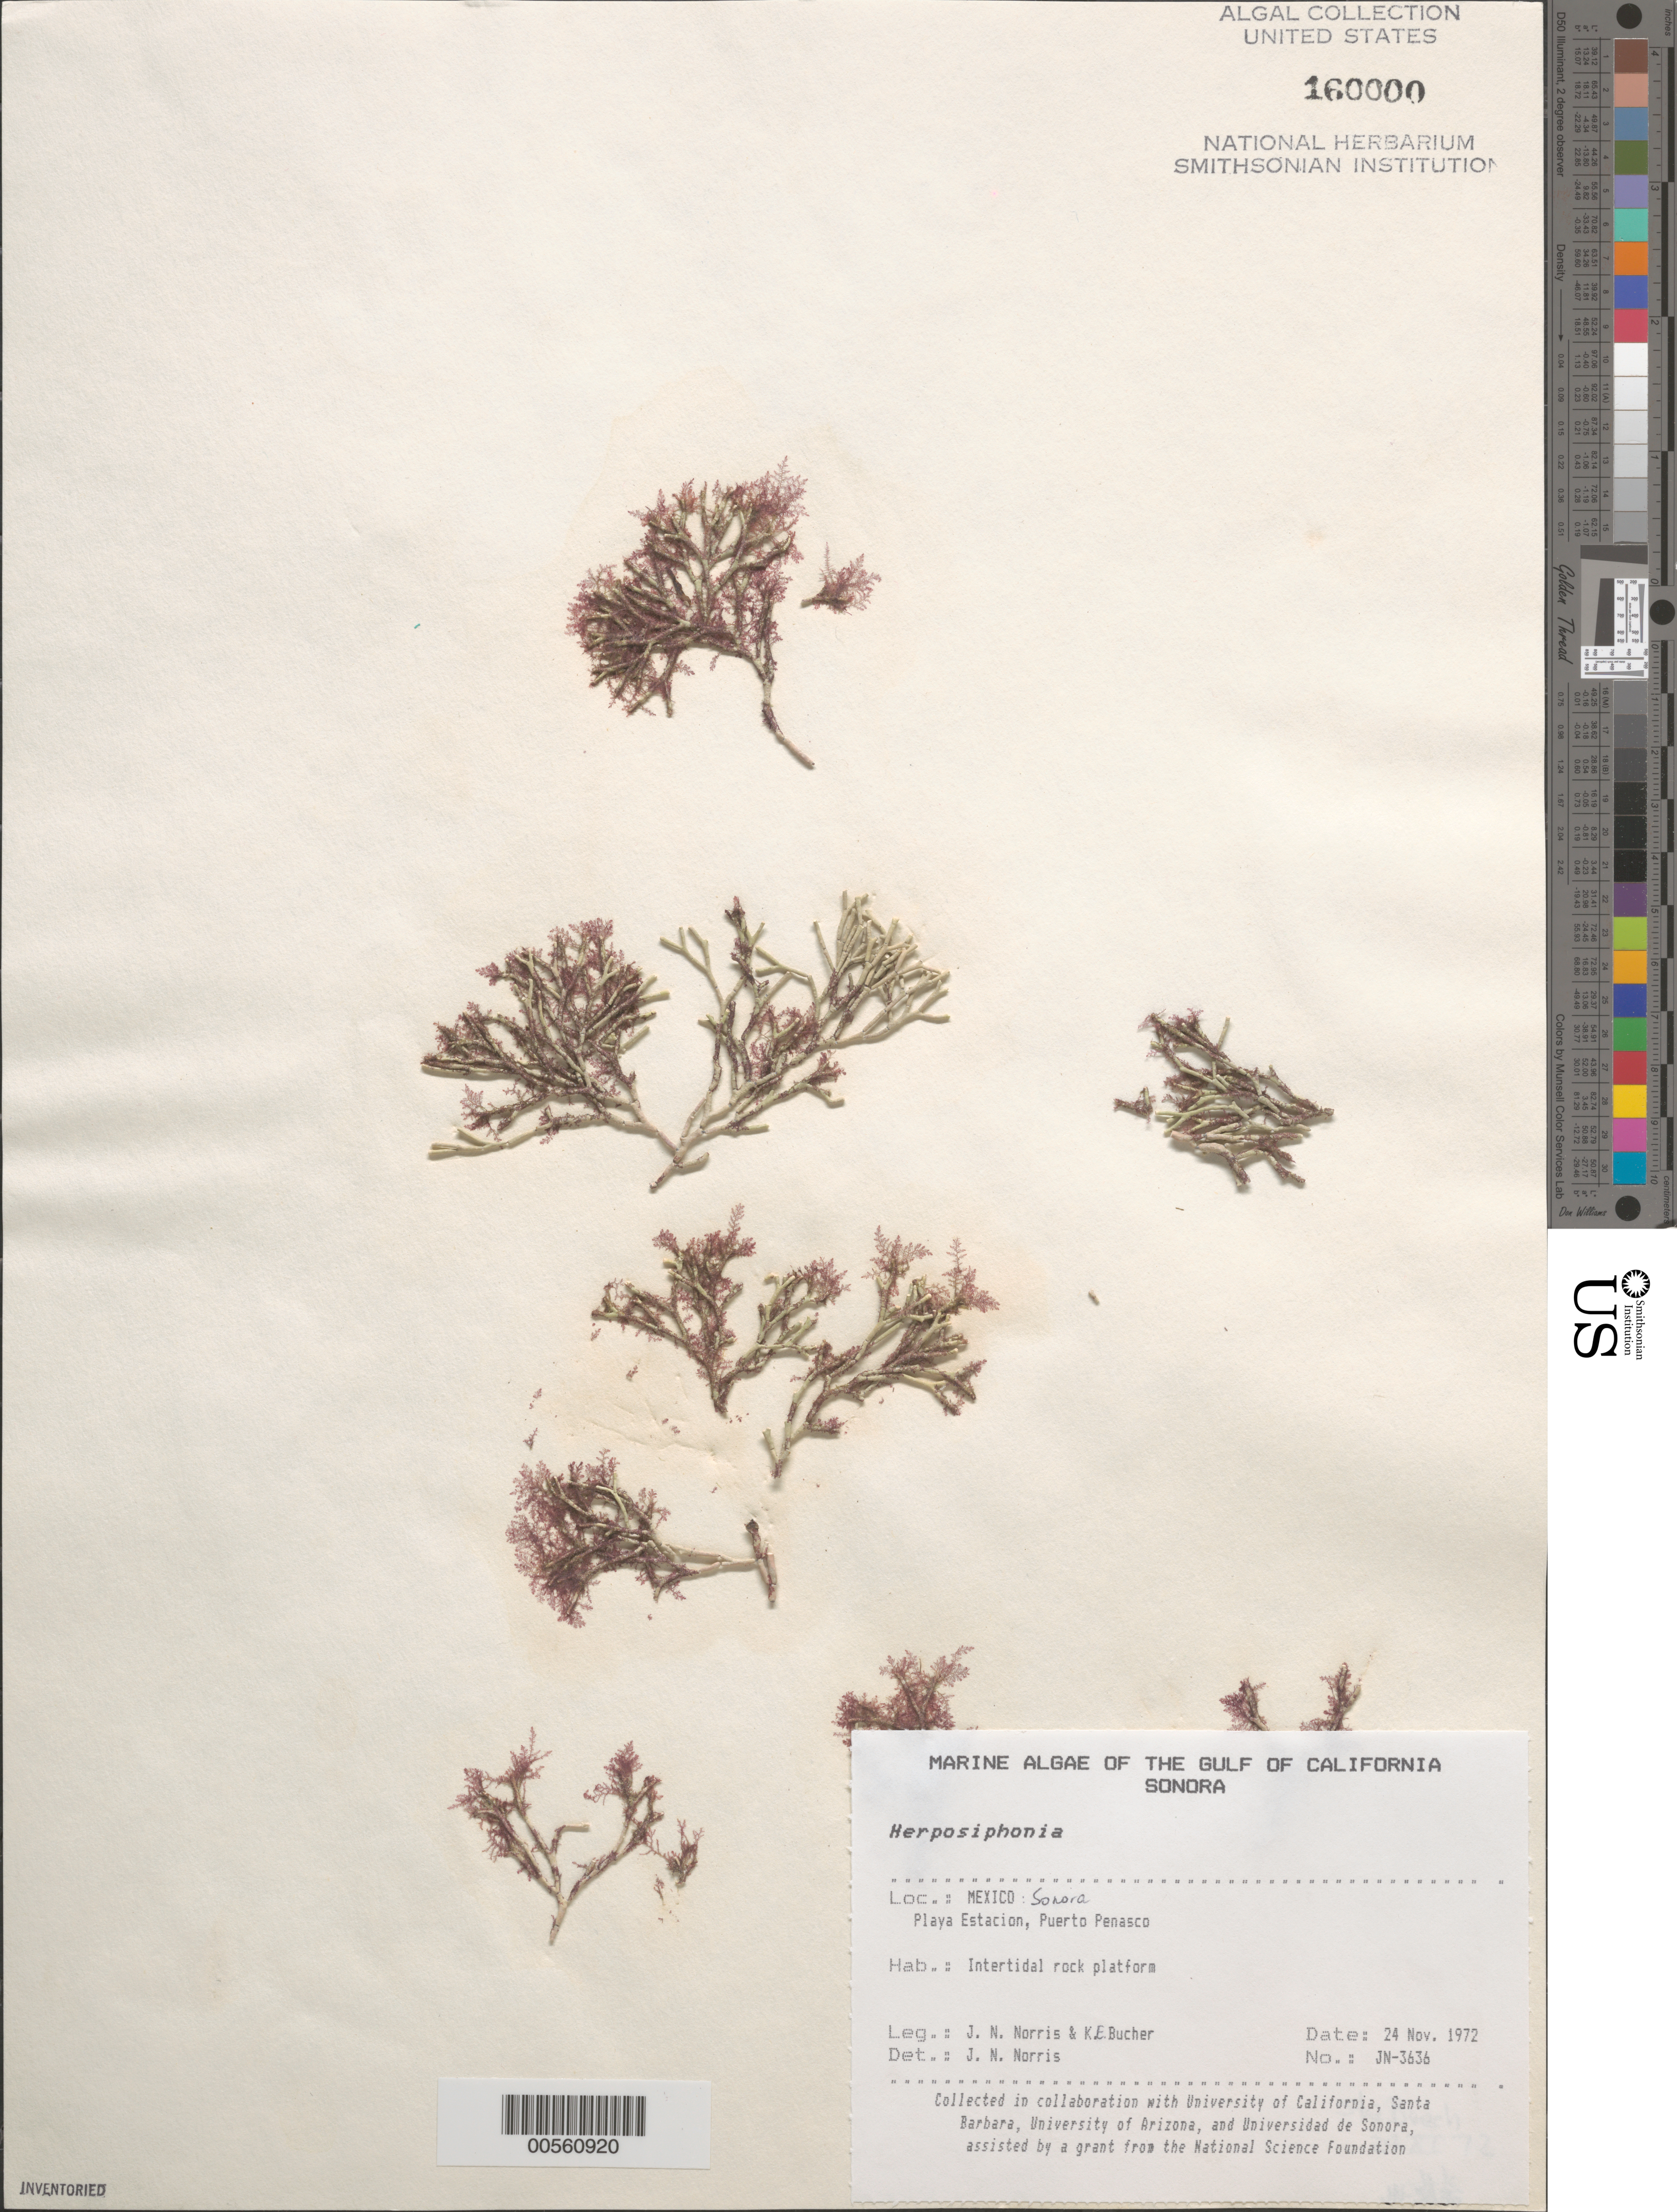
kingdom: Plantae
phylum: Rhodophyta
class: Florideophyceae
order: Ceramiales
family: Rhodomelaceae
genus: Herposiphonia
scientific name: Herposiphonia sp.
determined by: Norris, James N.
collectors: J. N. Norris & K. E. Bucher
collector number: JN-3636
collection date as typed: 24 Nov 1972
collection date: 1972-11-24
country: Mexico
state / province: Sonora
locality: Playa Estacion, Puerto Penasco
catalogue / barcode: US 160000